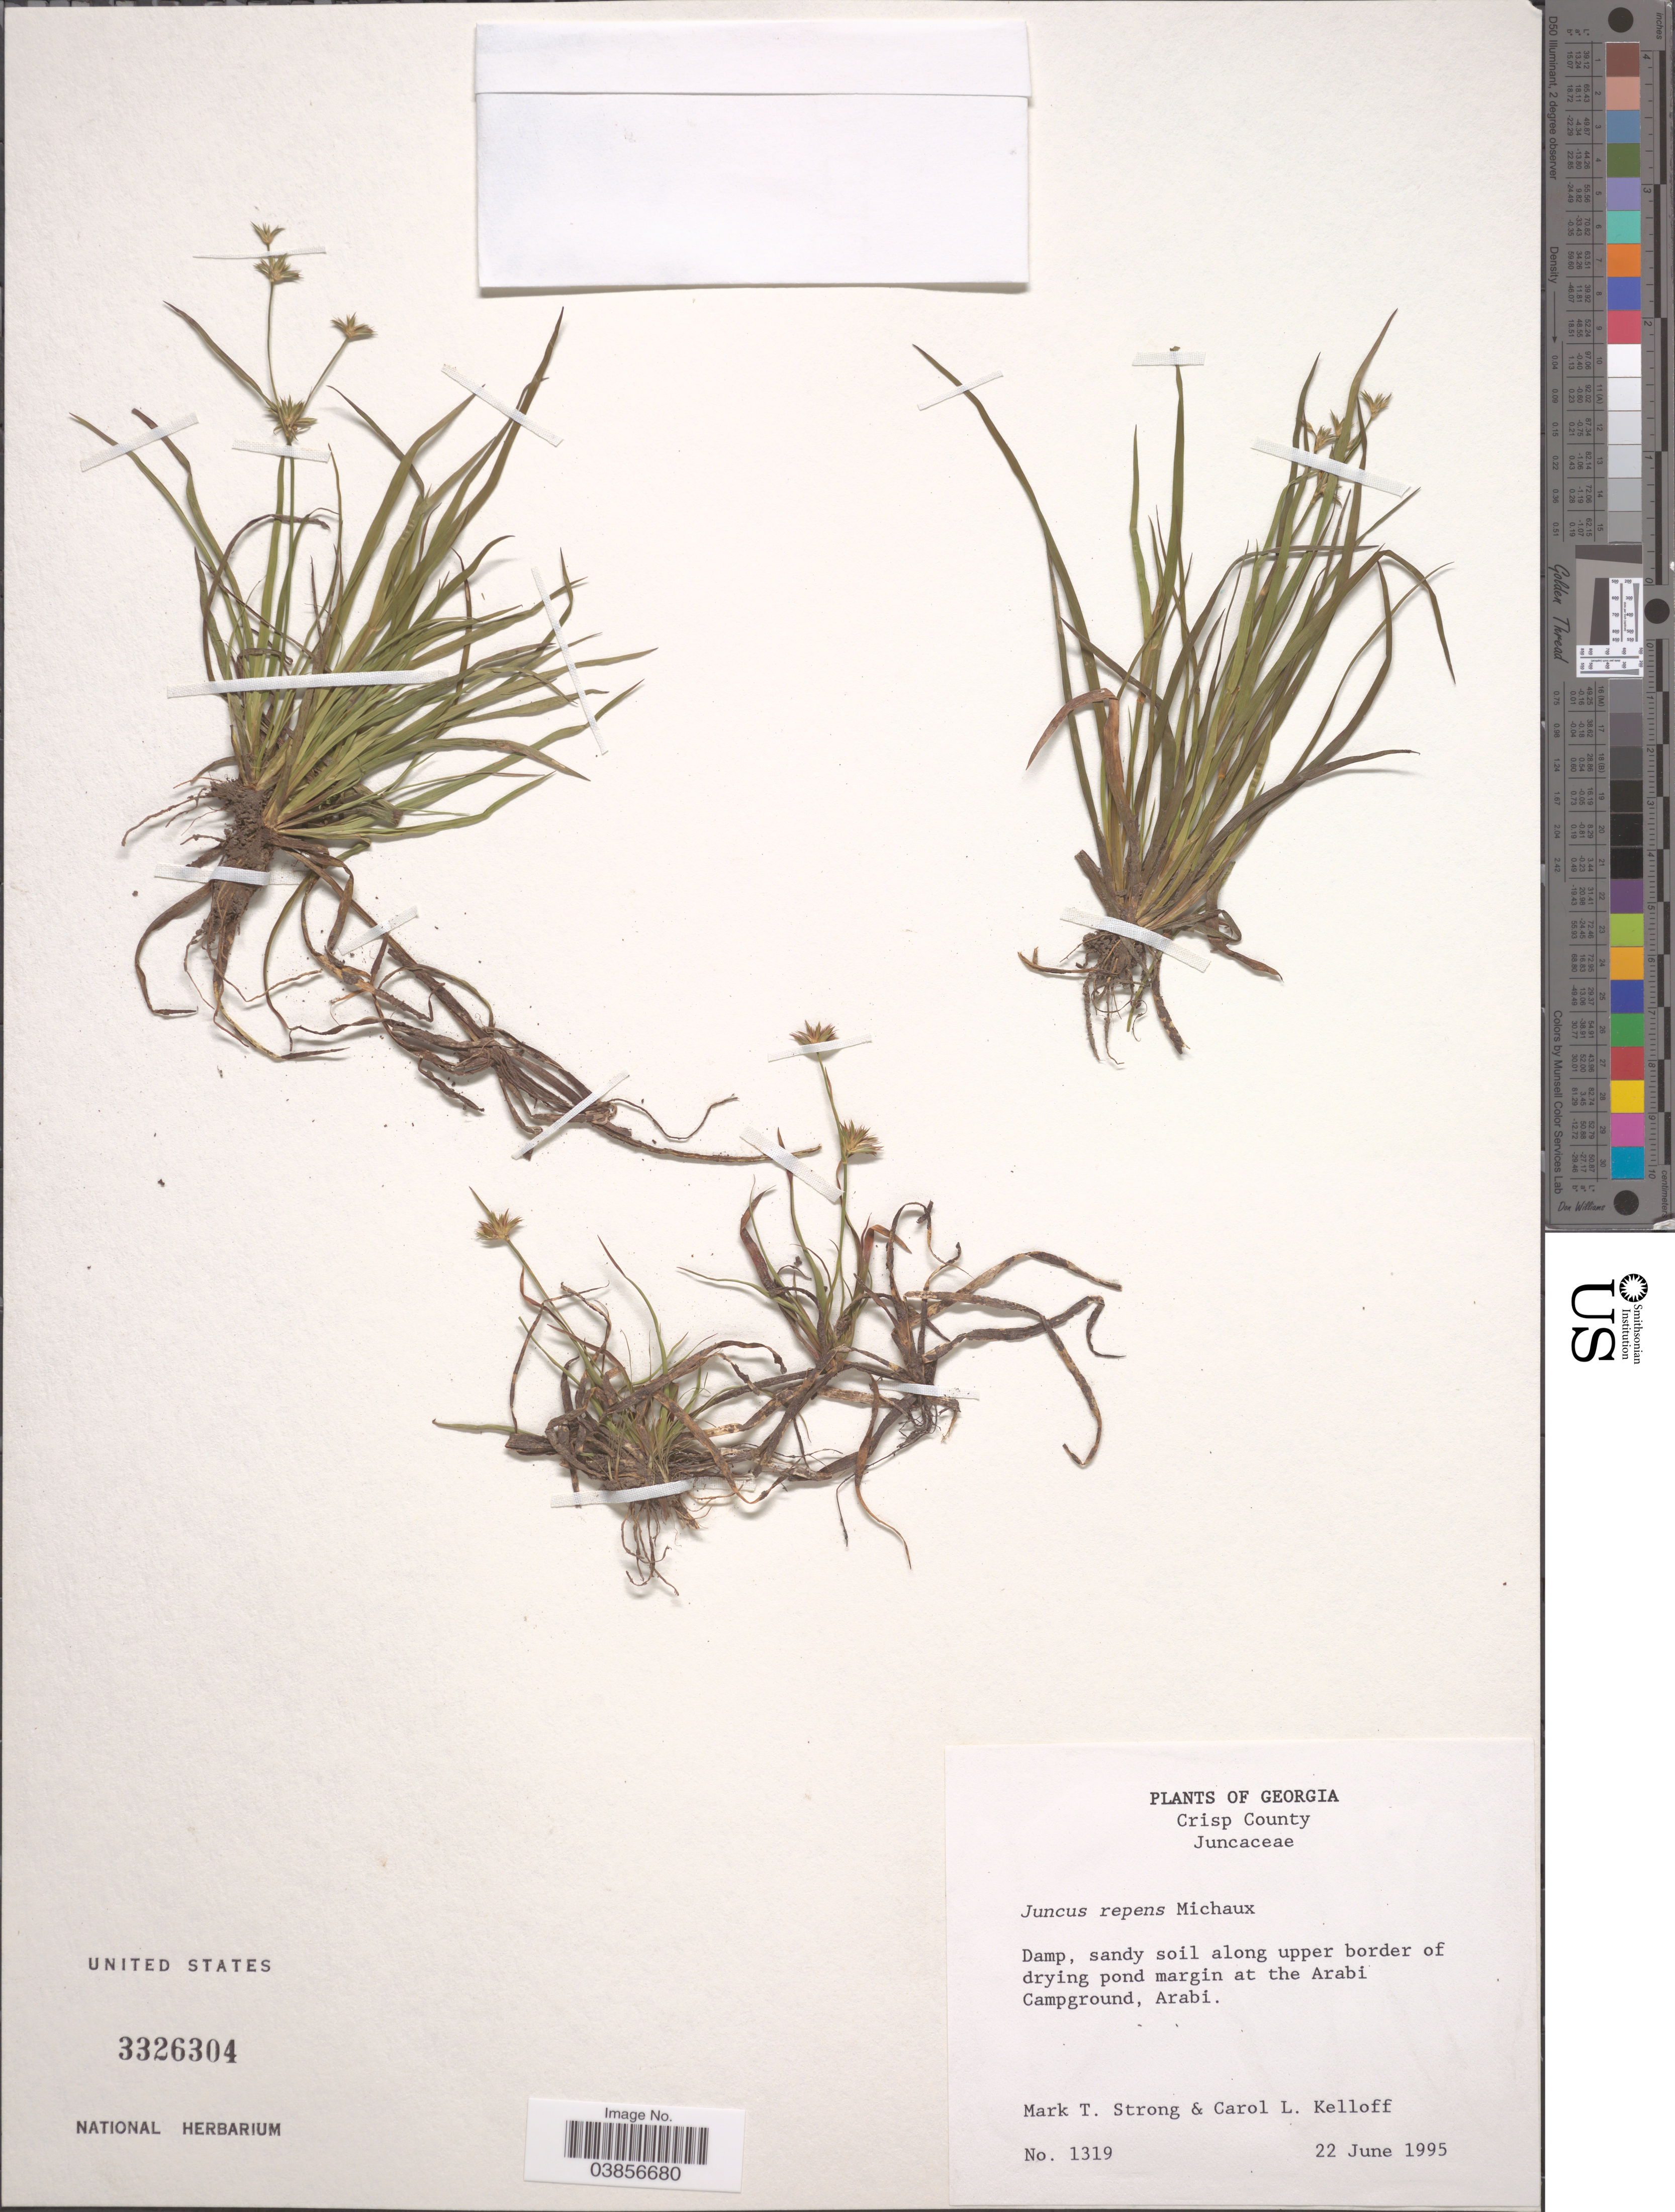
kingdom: Plantae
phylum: Tracheophyta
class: Liliopsida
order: Poales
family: Juncaceae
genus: Juncus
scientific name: Juncus repens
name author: Michx.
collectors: M. T. Strong & C. L. Kelloff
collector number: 1319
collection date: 1995-06-22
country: United States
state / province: Georgia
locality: Crisp County. Along upper border of drying pond margin at the Arabi Campground, Arabi.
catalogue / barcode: US 3326304